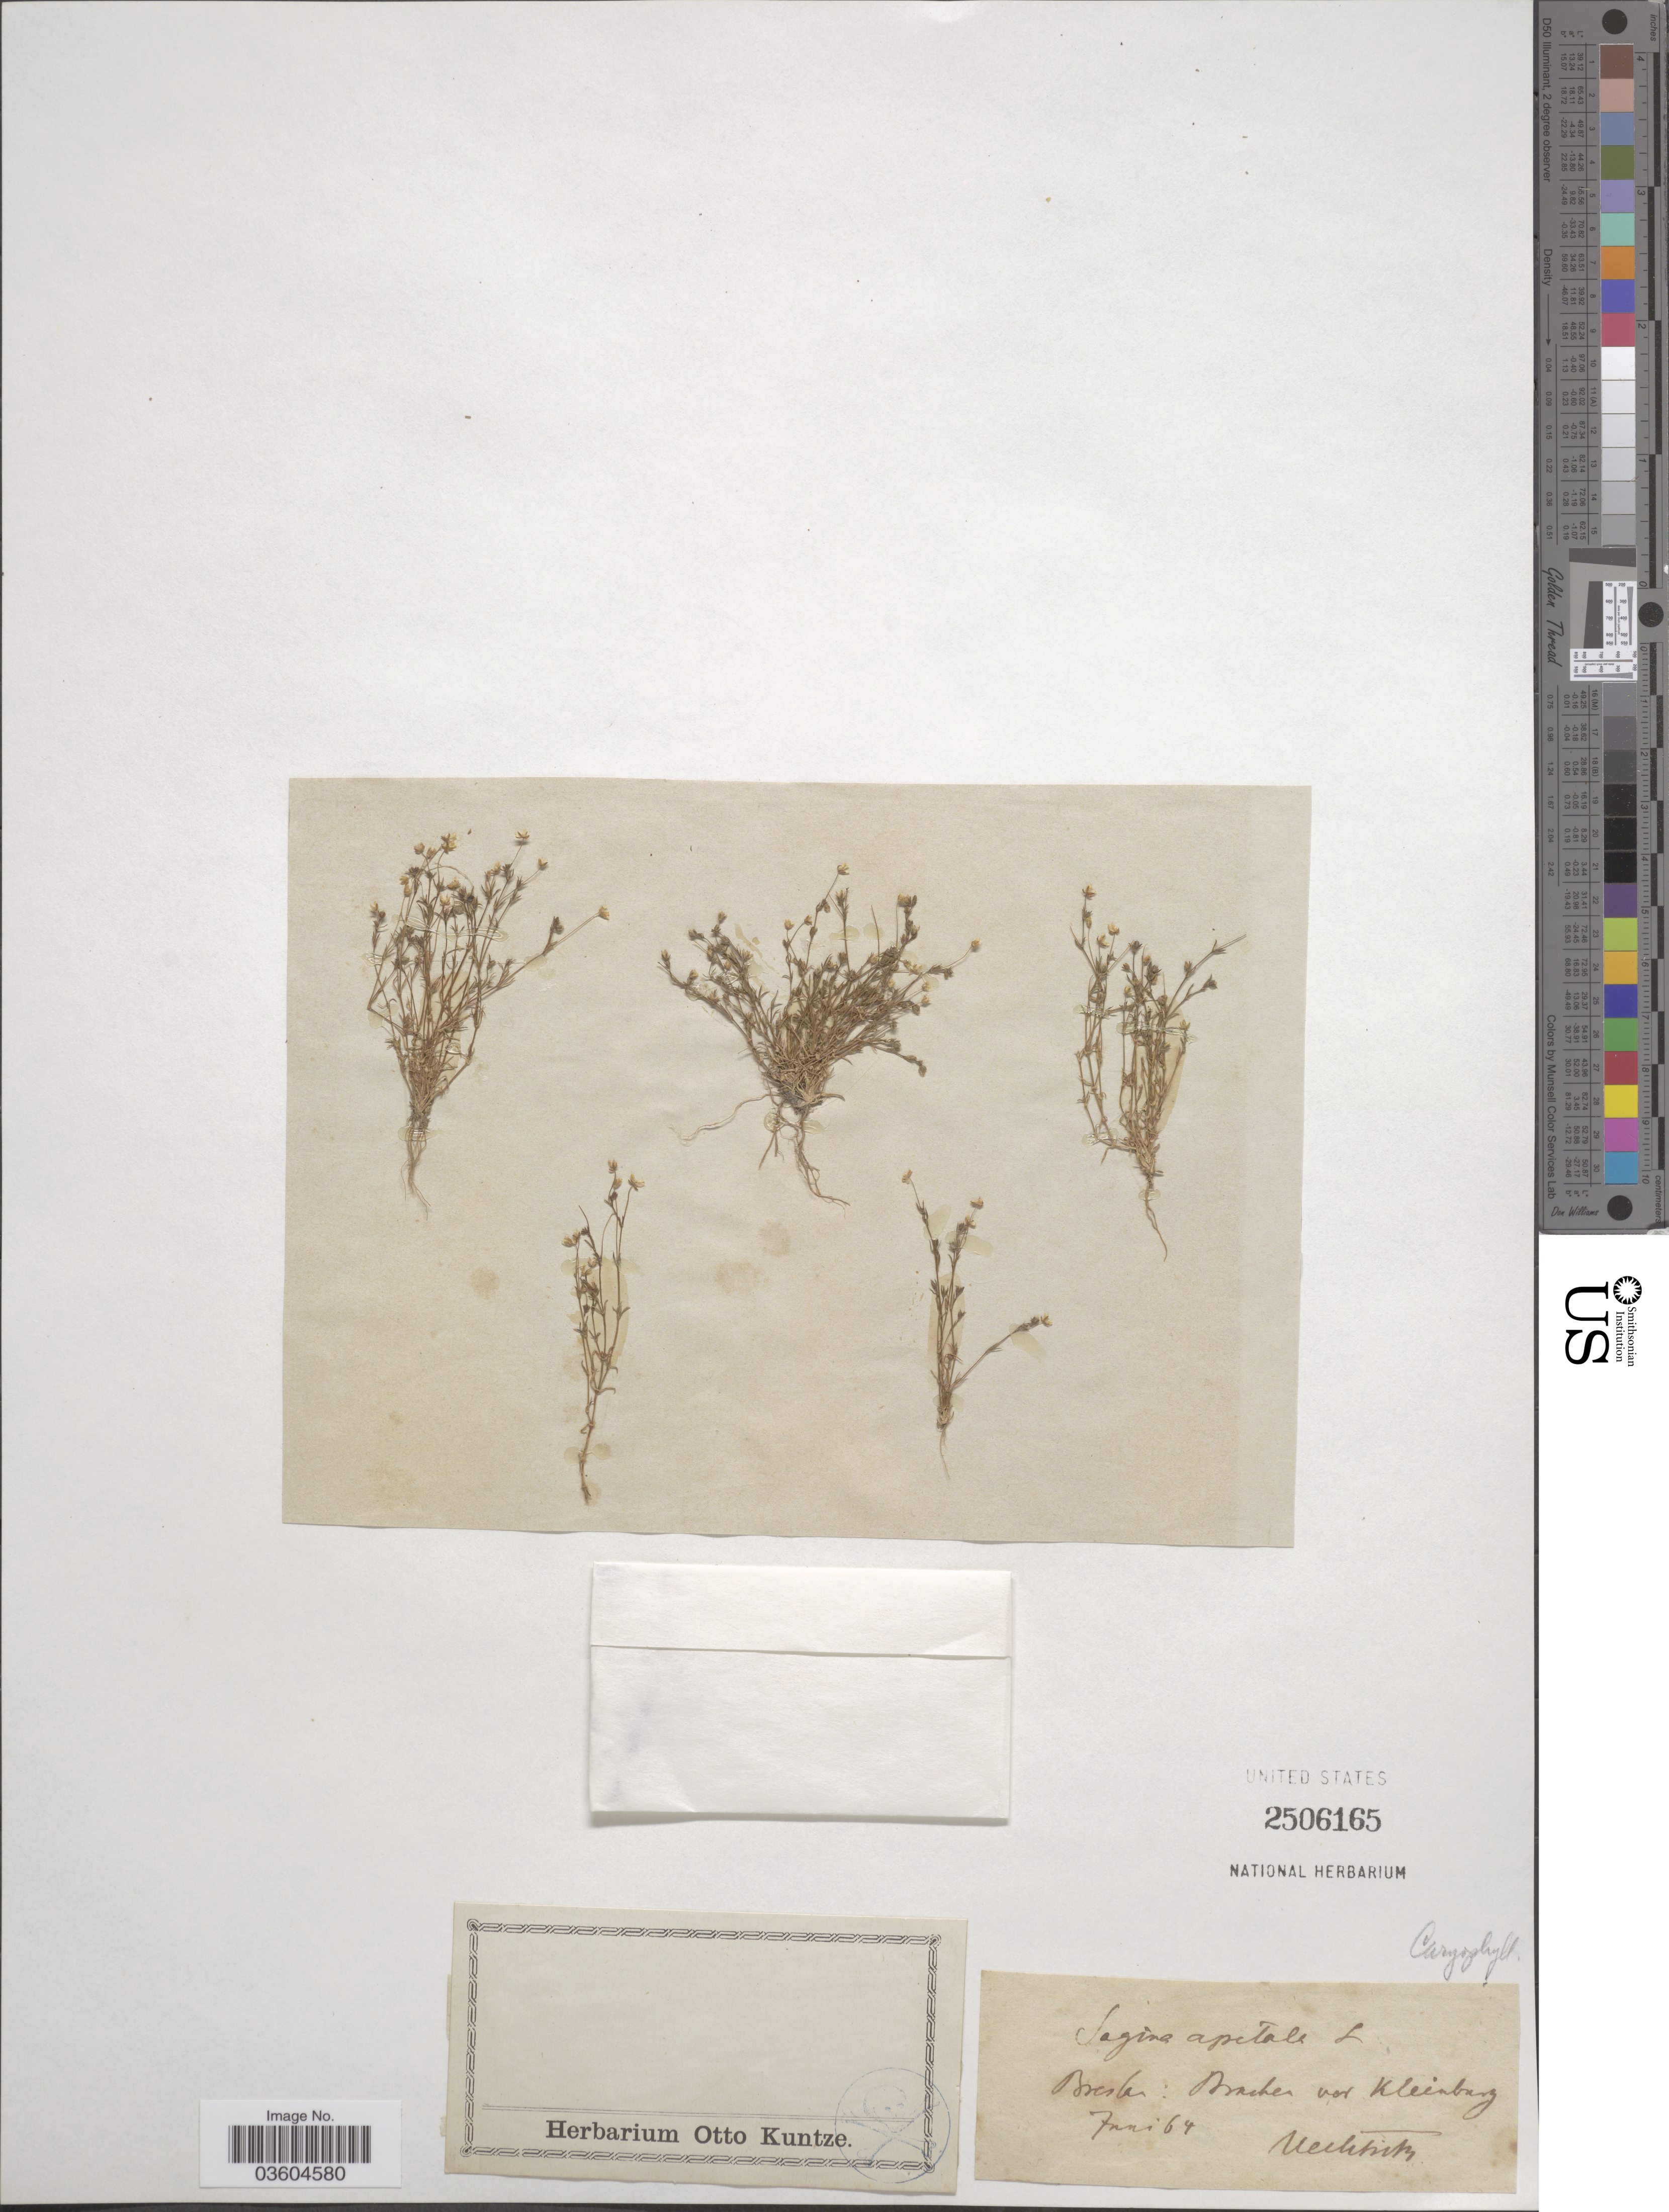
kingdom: Plantae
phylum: Tracheophyta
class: Magnoliopsida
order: Caryophyllales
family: Caryophyllaceae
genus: Sagina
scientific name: Sagina apetala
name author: Ard.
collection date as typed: Transcribed d/m/y: /6/64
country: Poland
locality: Breslau: Brachen von Kleinburg.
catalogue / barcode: US 2506165